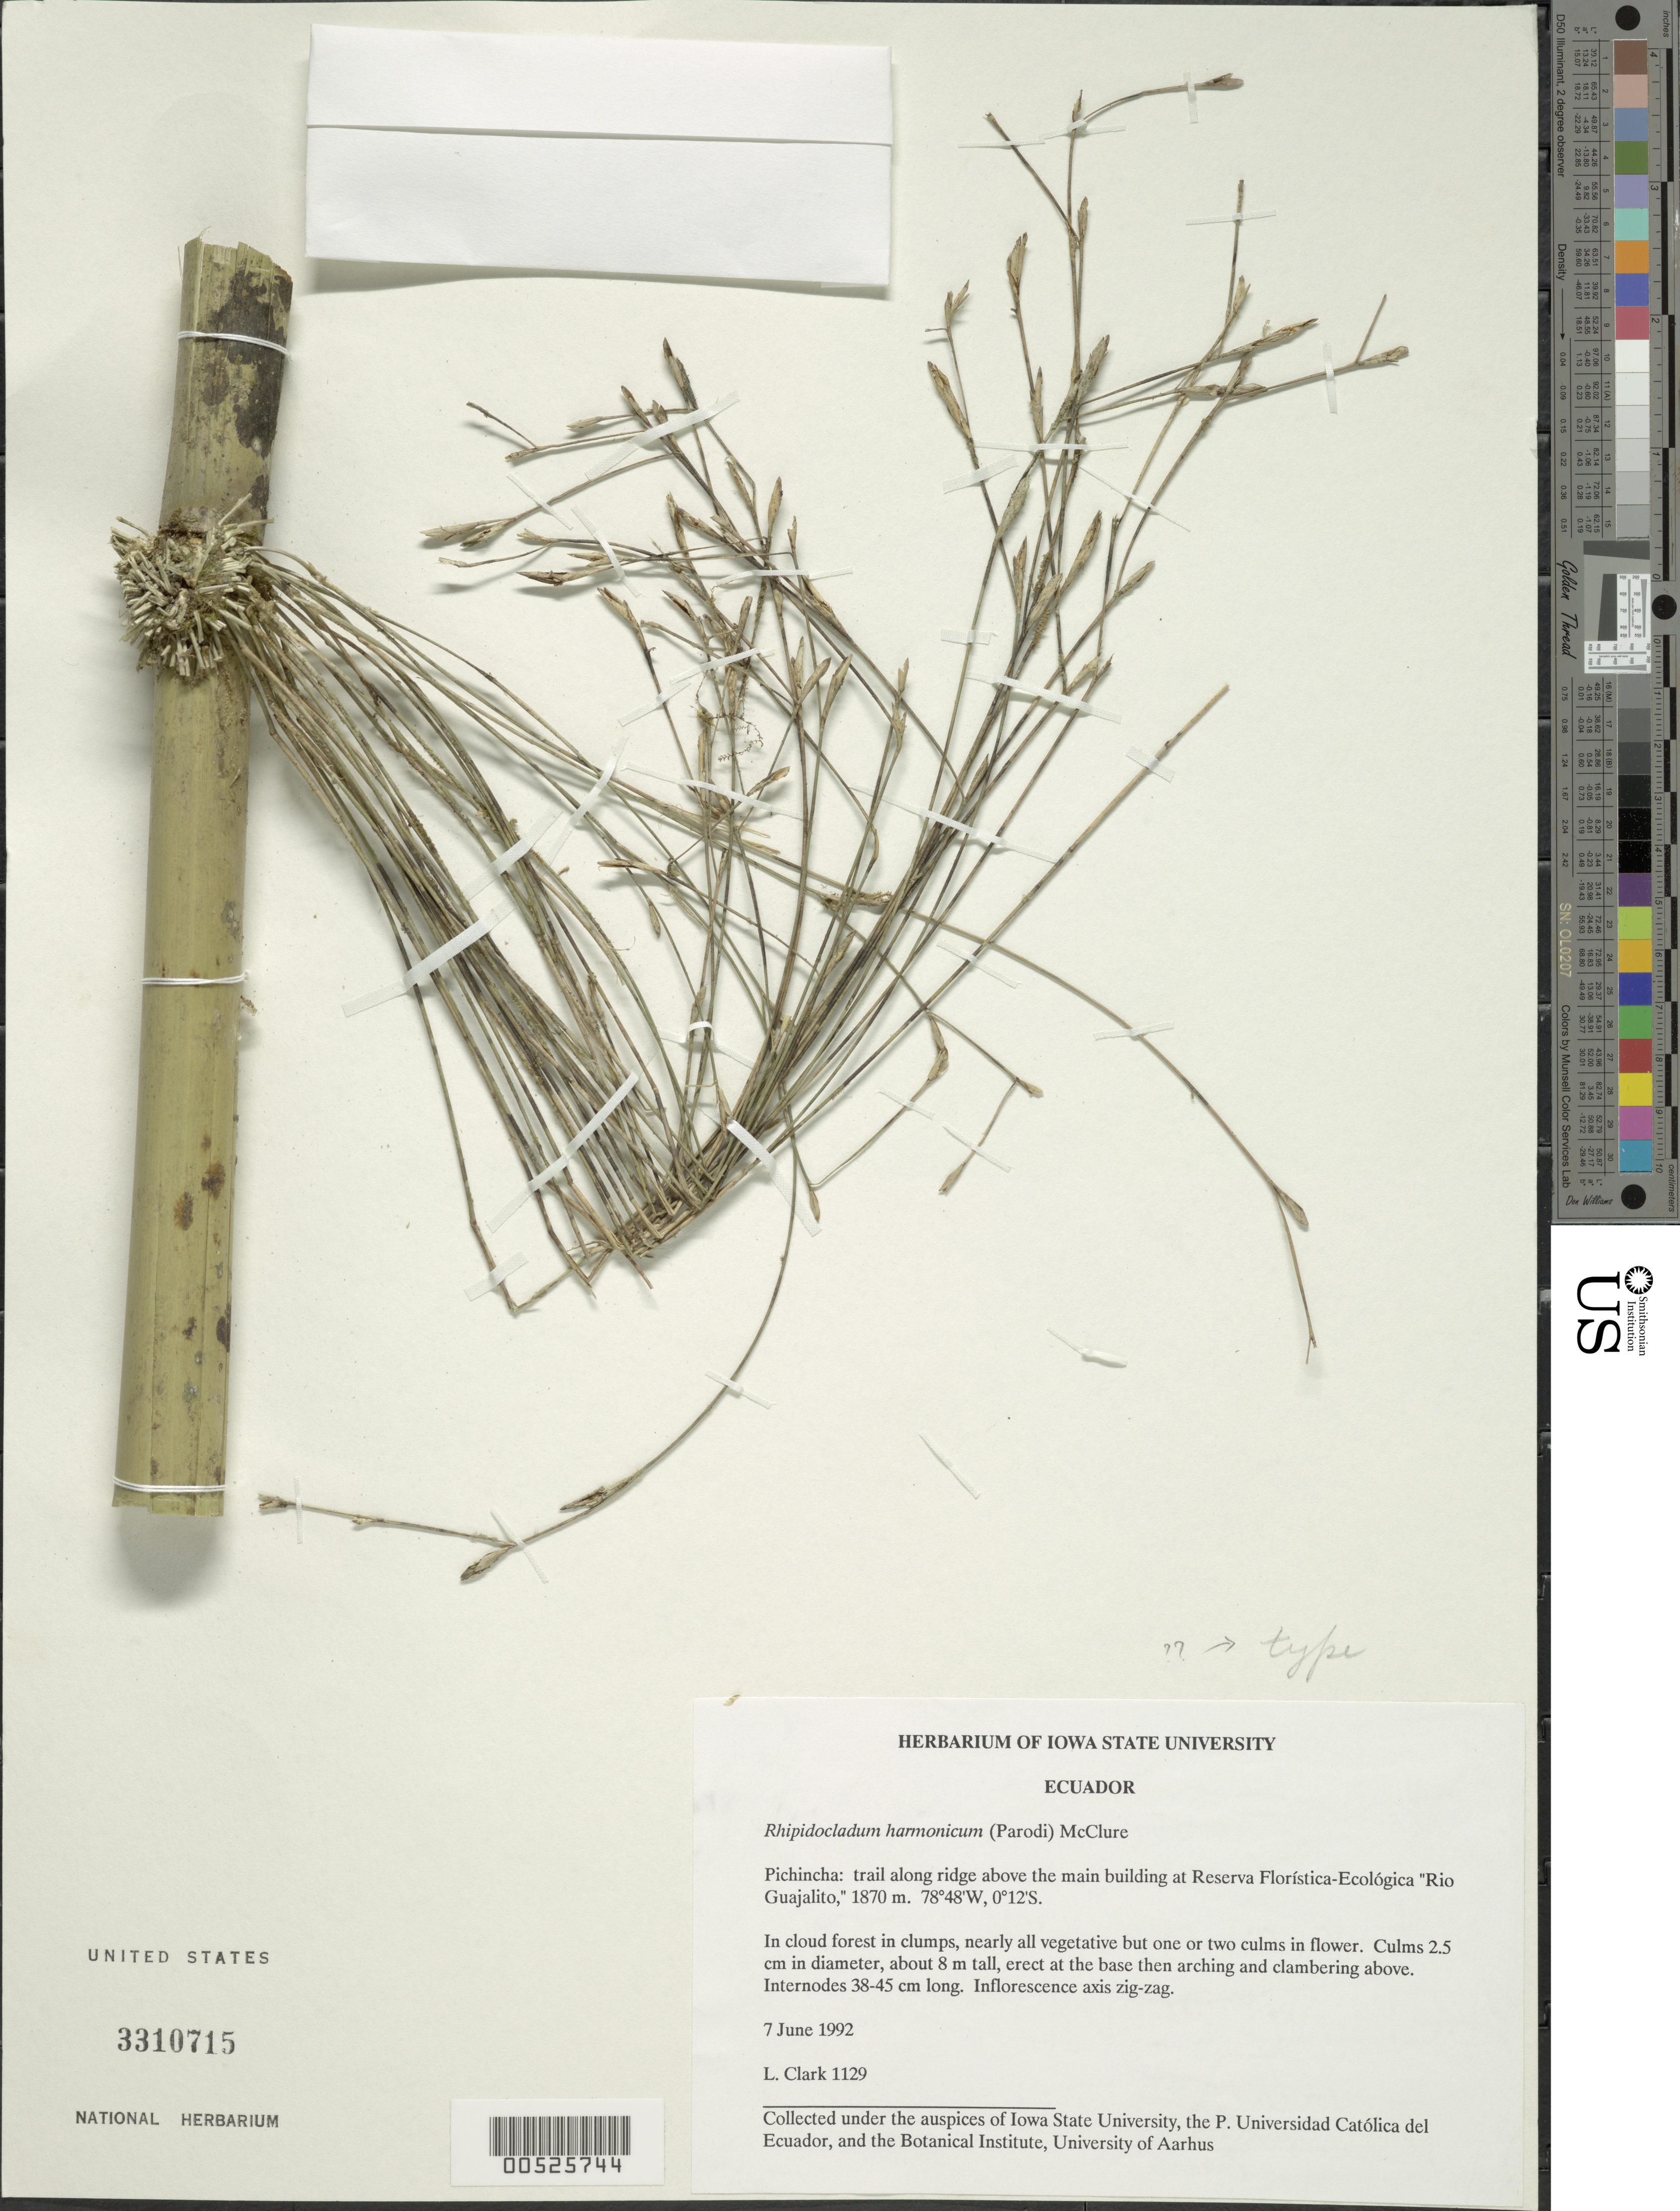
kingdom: Plantae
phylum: Tracheophyta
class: Liliopsida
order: Poales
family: Poaceae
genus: Rhipidocladum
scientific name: Rhipidocladum harmonicum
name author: (Parodi) McClure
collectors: L. G. Clark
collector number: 1129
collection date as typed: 07 Jun 1992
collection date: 1992-06-07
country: Ecuador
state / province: Pichincha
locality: Trail along ridge above the main building at Reserva floristica-ecologica Rio guajalito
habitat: In cloud forest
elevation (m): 1870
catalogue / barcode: US 3310715